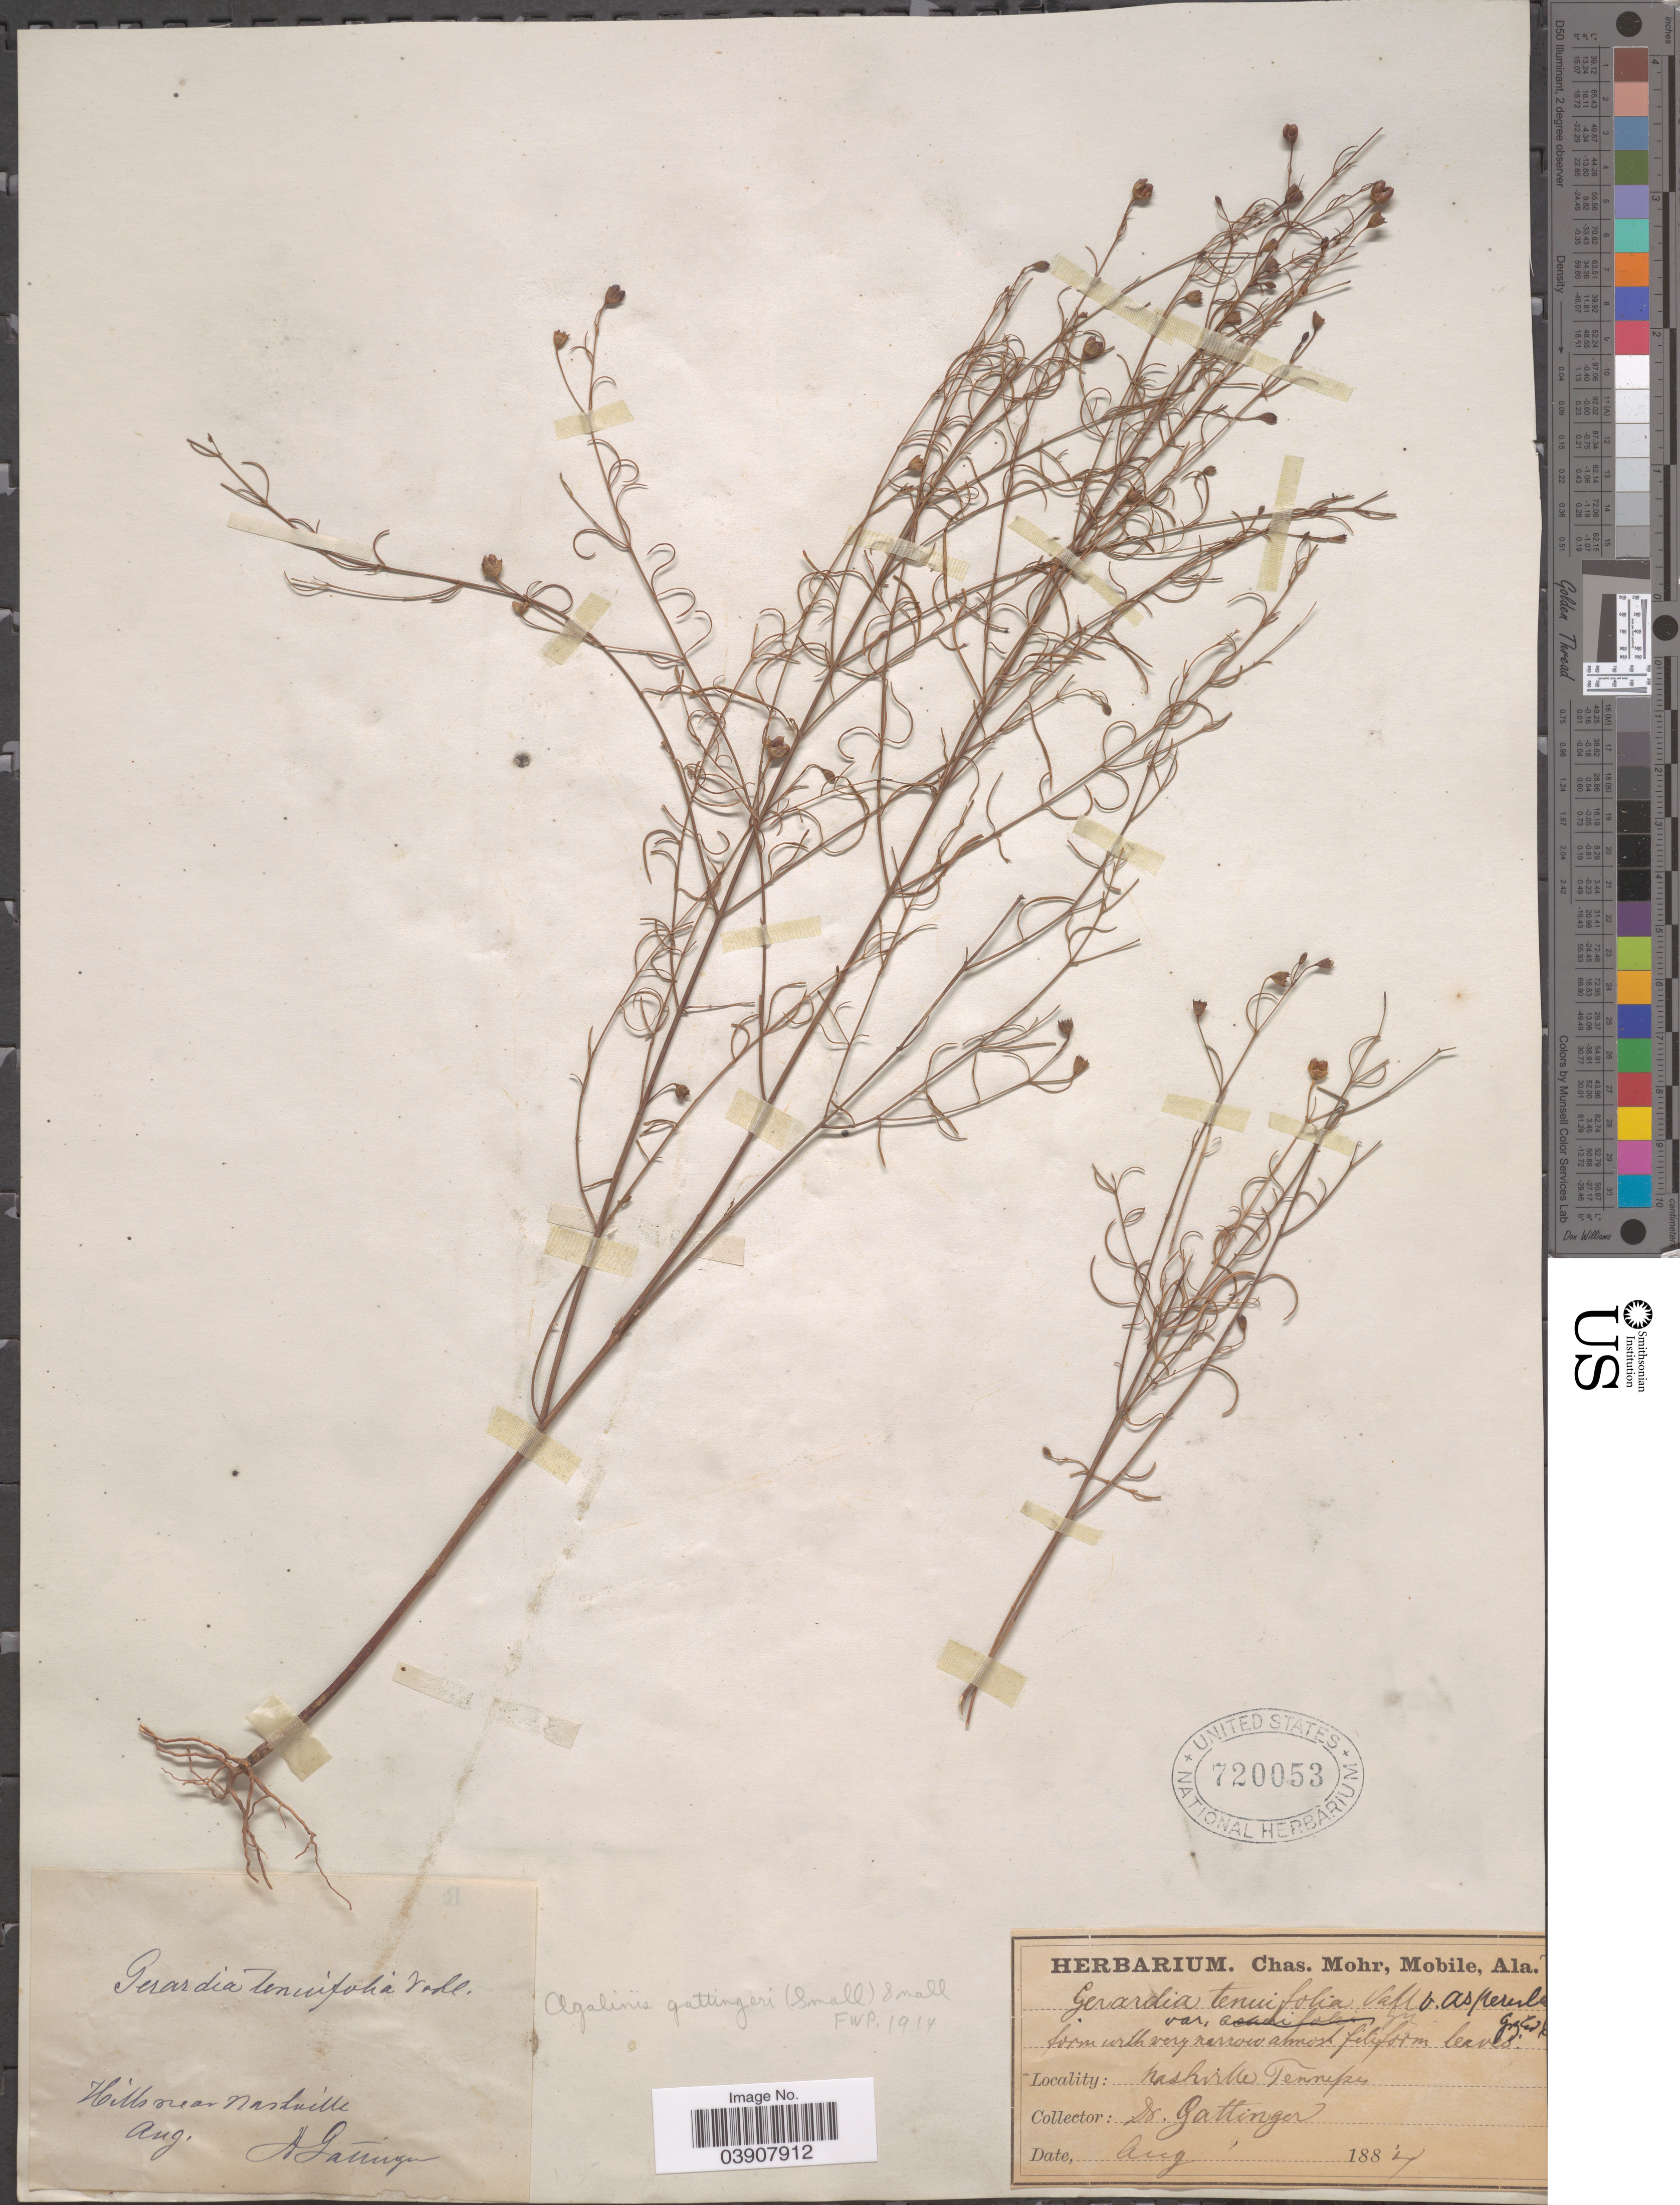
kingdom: Plantae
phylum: Tracheophyta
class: Magnoliopsida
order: Lamiales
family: Orobanchaceae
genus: Agalinis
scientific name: Agalinis gattingeri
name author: (Small) Small ex Britton & A. Br.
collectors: A. Gattinger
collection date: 1884-08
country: United States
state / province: Tennessee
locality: Hills near Nashville.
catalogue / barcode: US 720053